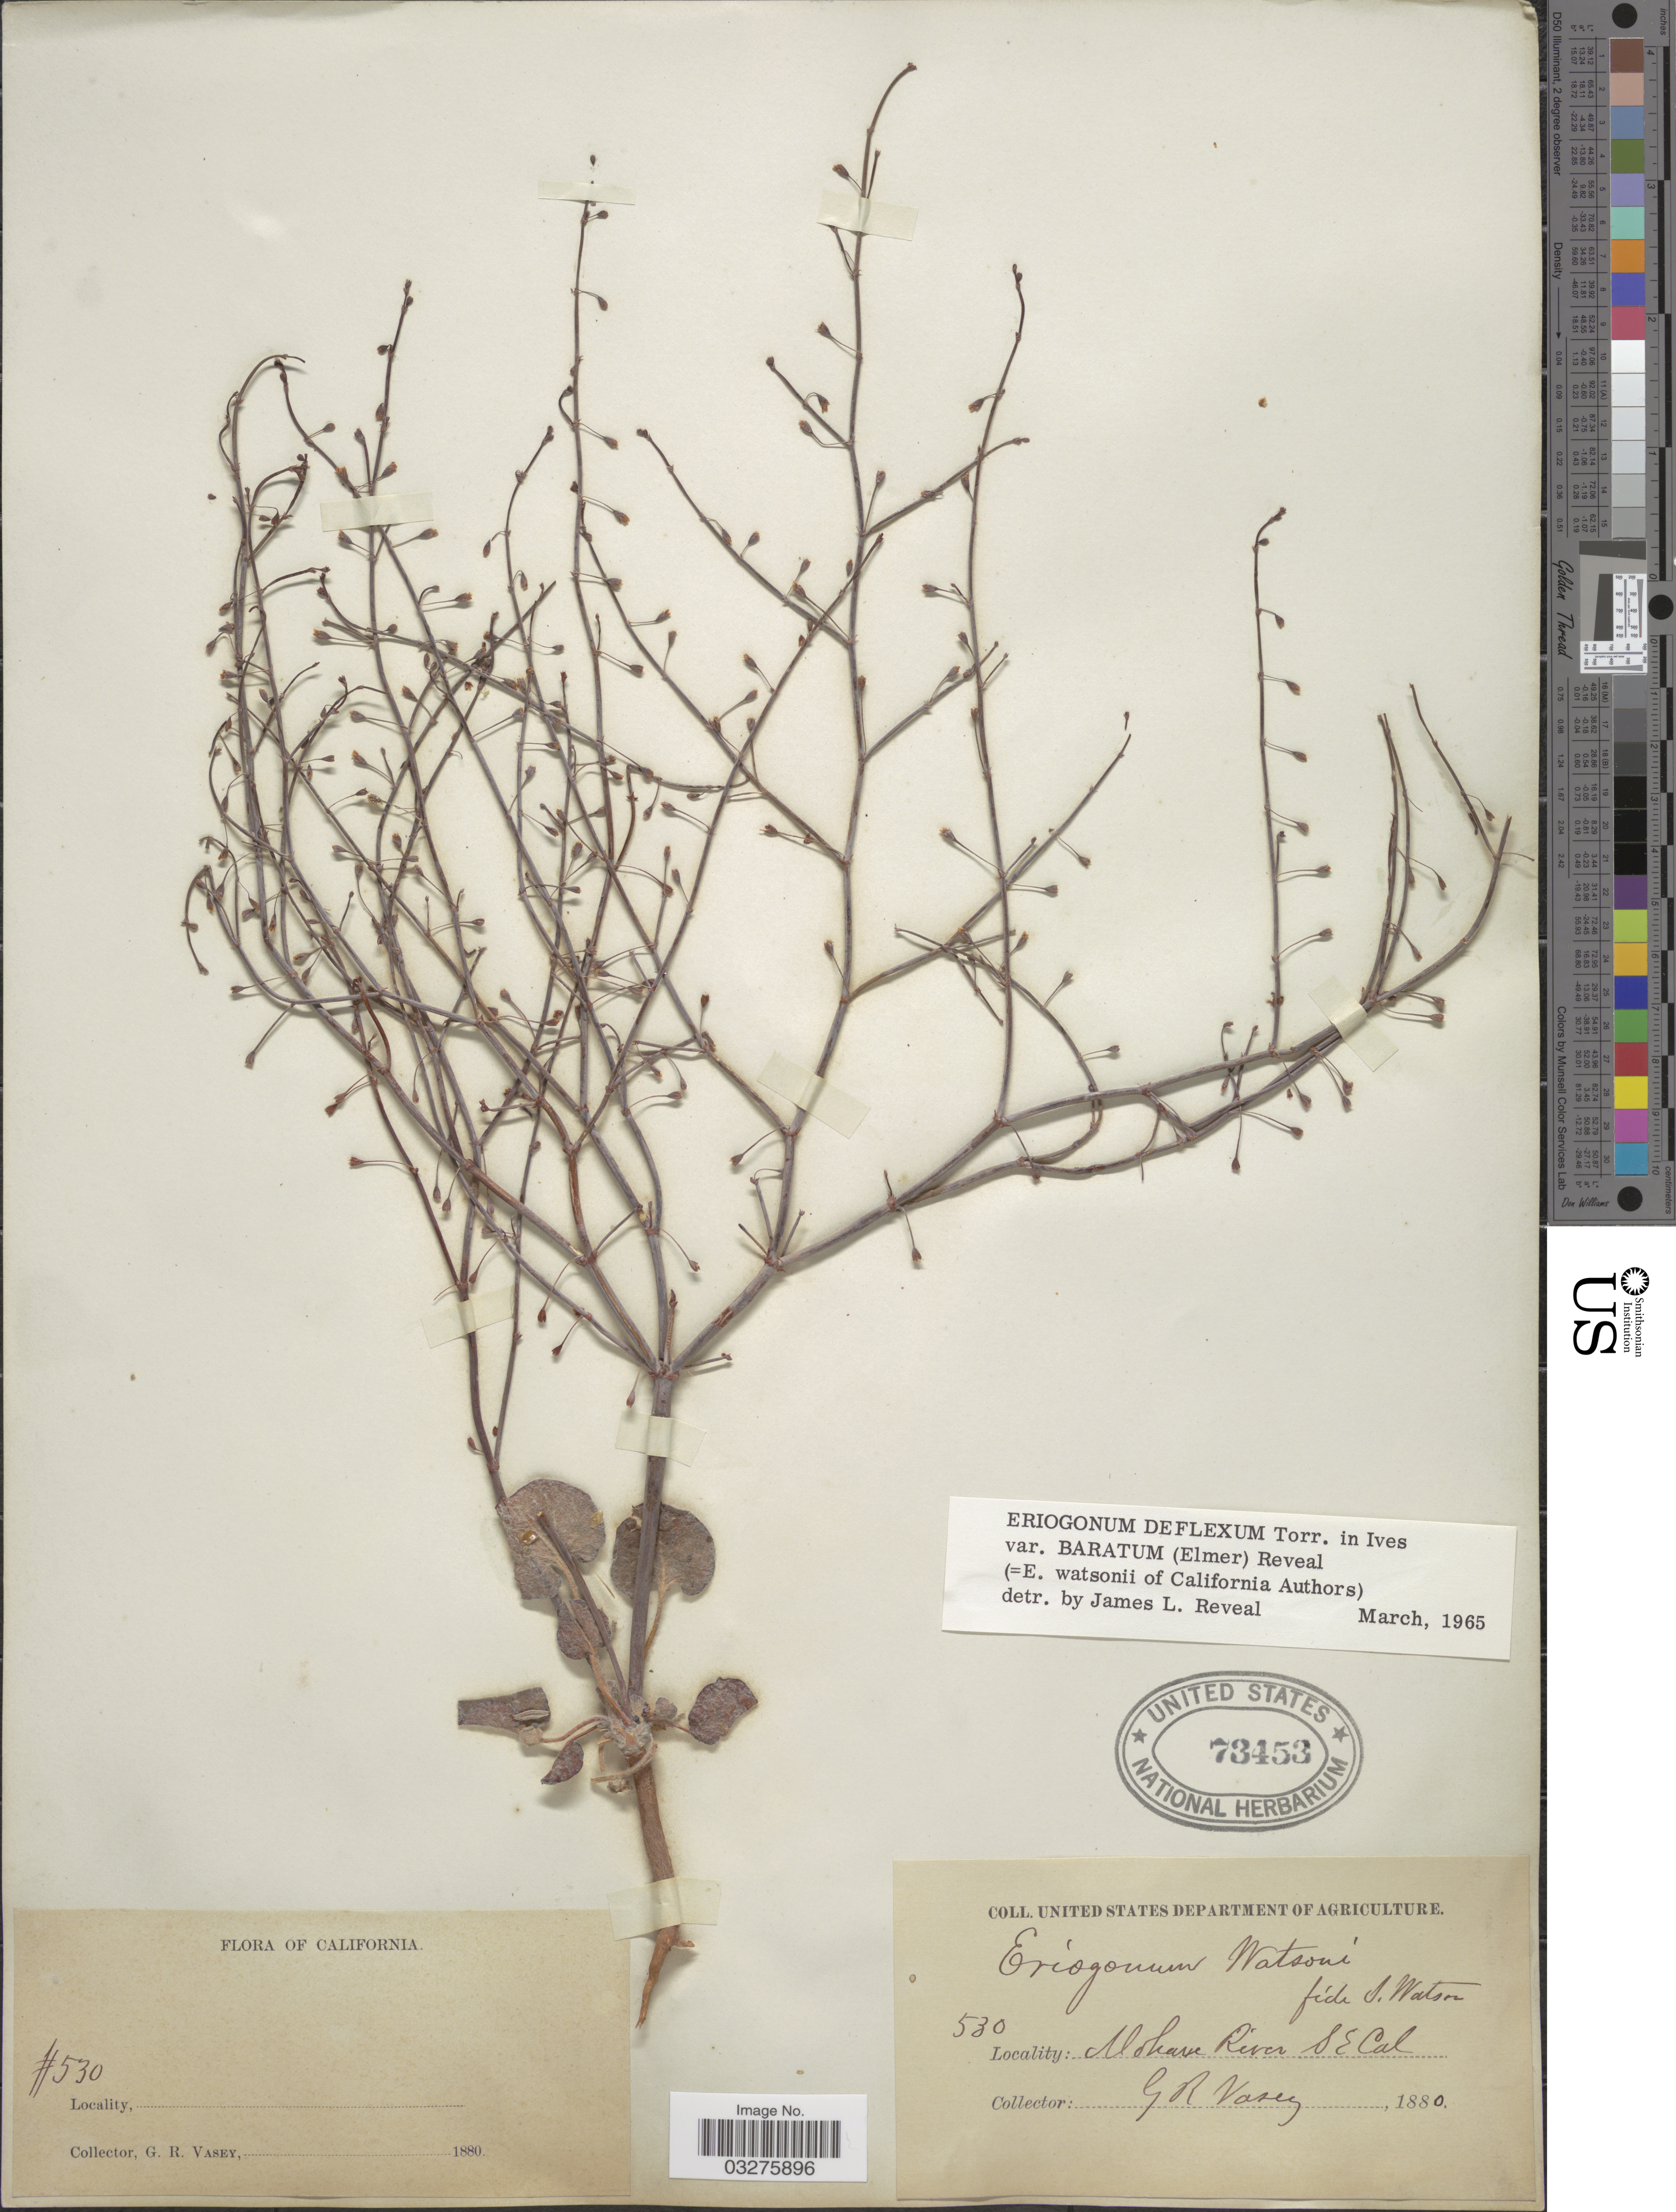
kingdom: Plantae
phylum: Tracheophyta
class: Magnoliopsida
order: Caryophyllales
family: Polygonaceae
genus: Eriogonum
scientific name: Eriogonum deflexum var. baratum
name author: (Elmer) Reveal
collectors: G. R. Vasey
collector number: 530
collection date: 1880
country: United States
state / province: California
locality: Mohave River S E Cal.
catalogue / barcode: US 73453